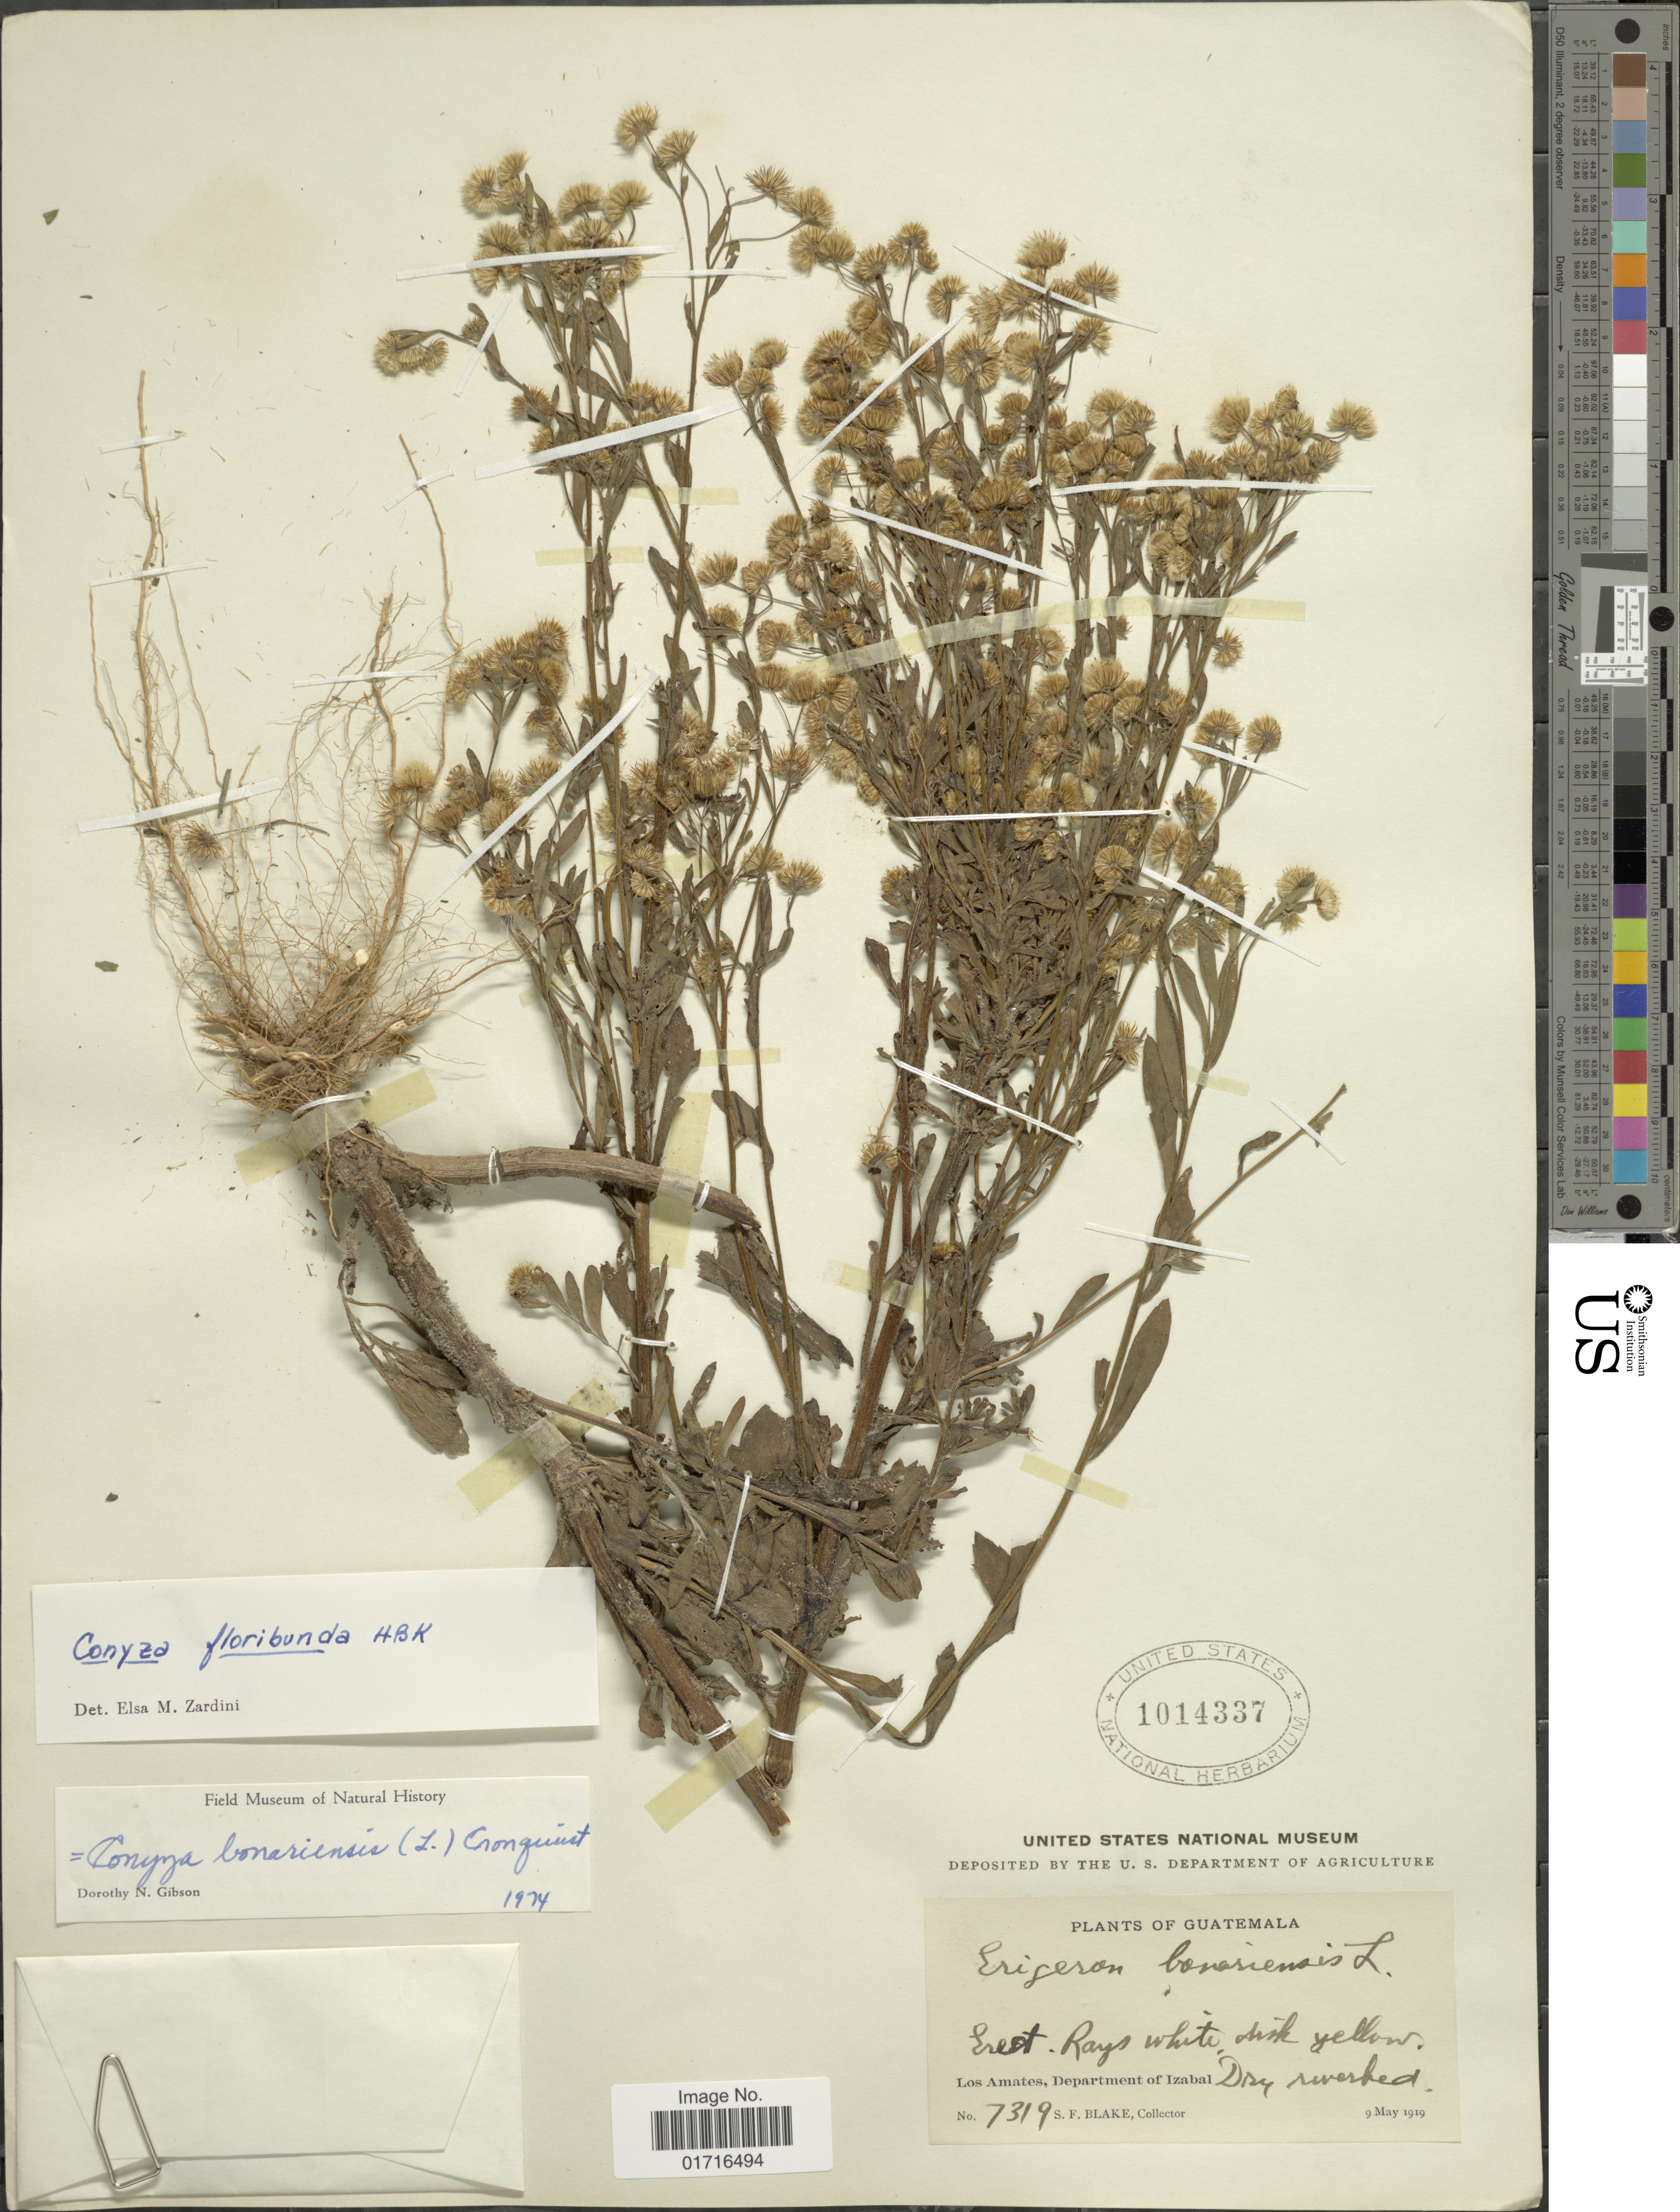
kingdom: Plantae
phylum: Tracheophyta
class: Magnoliopsida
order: Asterales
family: Asteraceae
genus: Conyza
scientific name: Conyza floribunda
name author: Kunth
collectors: S. Blake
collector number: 7319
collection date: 1919-05-09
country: Guatemala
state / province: Izabal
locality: Los Amates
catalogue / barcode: US 1014337